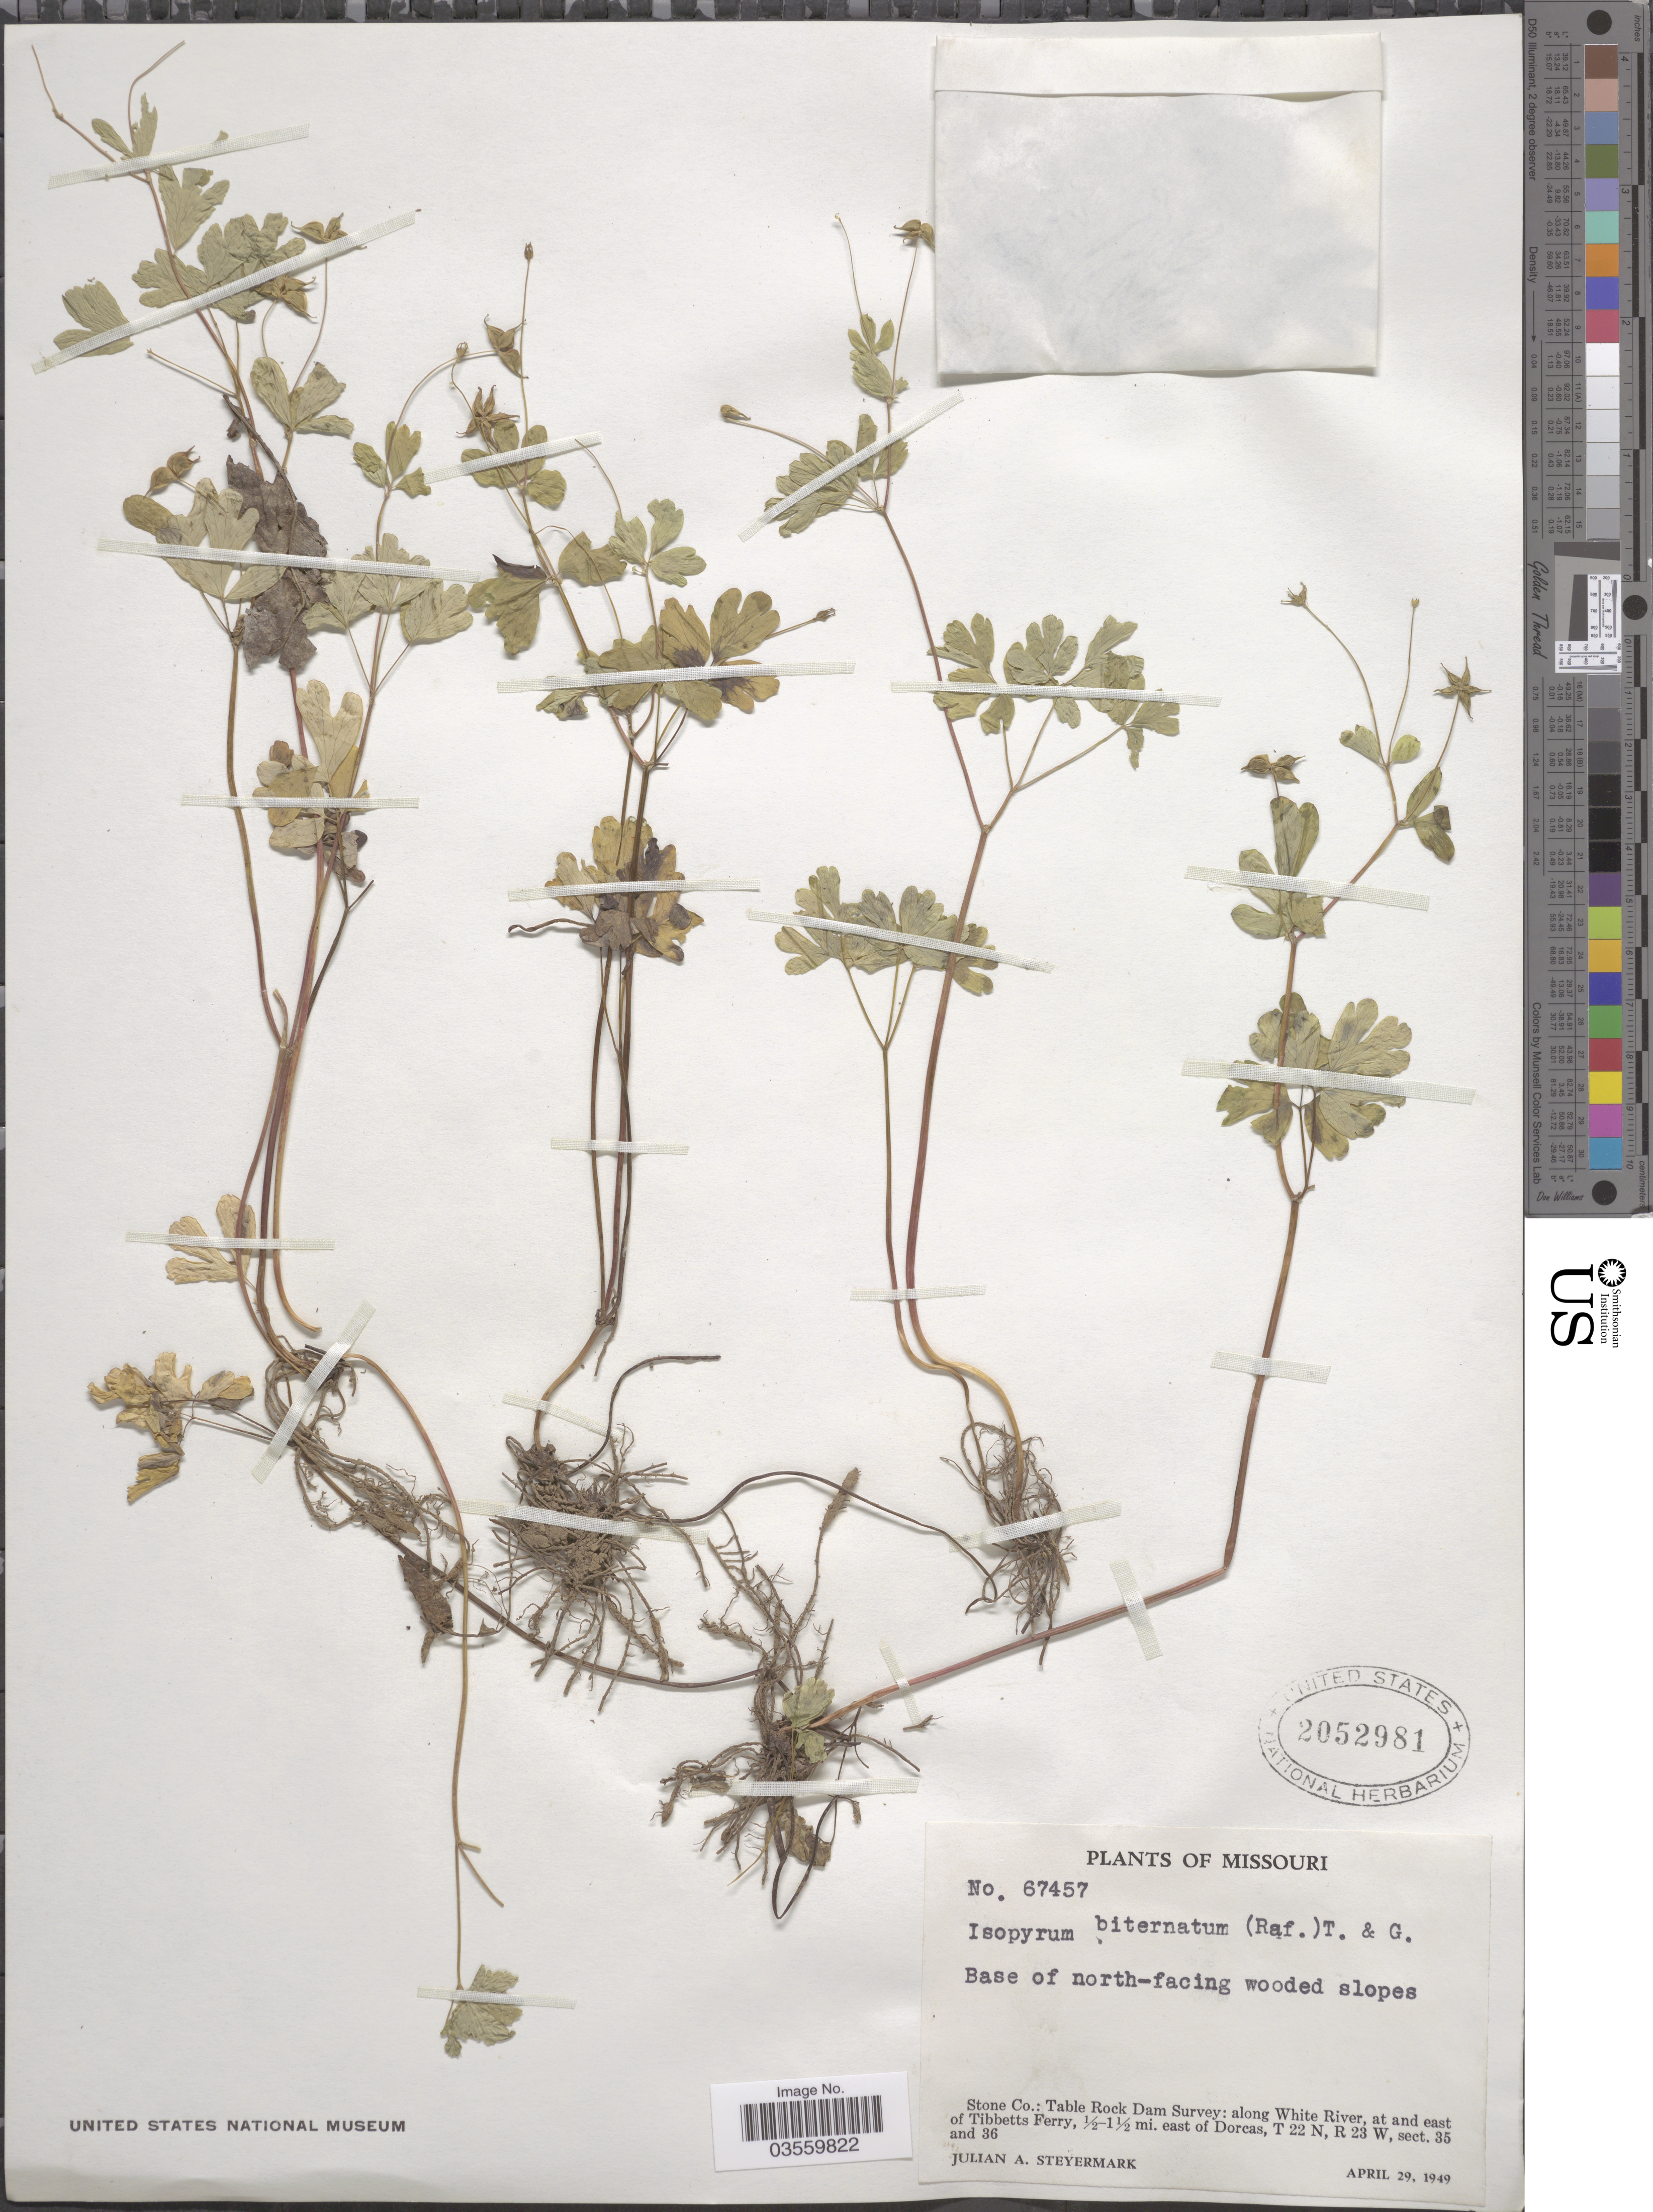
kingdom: Plantae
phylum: Tracheophyta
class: Magnoliopsida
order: Ranunculales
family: Ranunculaceae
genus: Enemion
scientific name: Enemion biternatum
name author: (Torr. & A. Gray) Raf.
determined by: Strong, Mark T., (BOT), Smithsonian Institution - National Museum of Natural History (UNITED STATES)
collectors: J. Steyermark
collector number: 67457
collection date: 1949-04-29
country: United States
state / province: Missouri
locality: Base of north-facing wooded slopes. Stone Co.: Table Rock Dam Survey: along White River, at and east of Tibbetts Ferry, ½ and 1½ mi. east of Dorcas, T 22 N, R 23 W, sect. 35 and 36.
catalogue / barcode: US 2052981